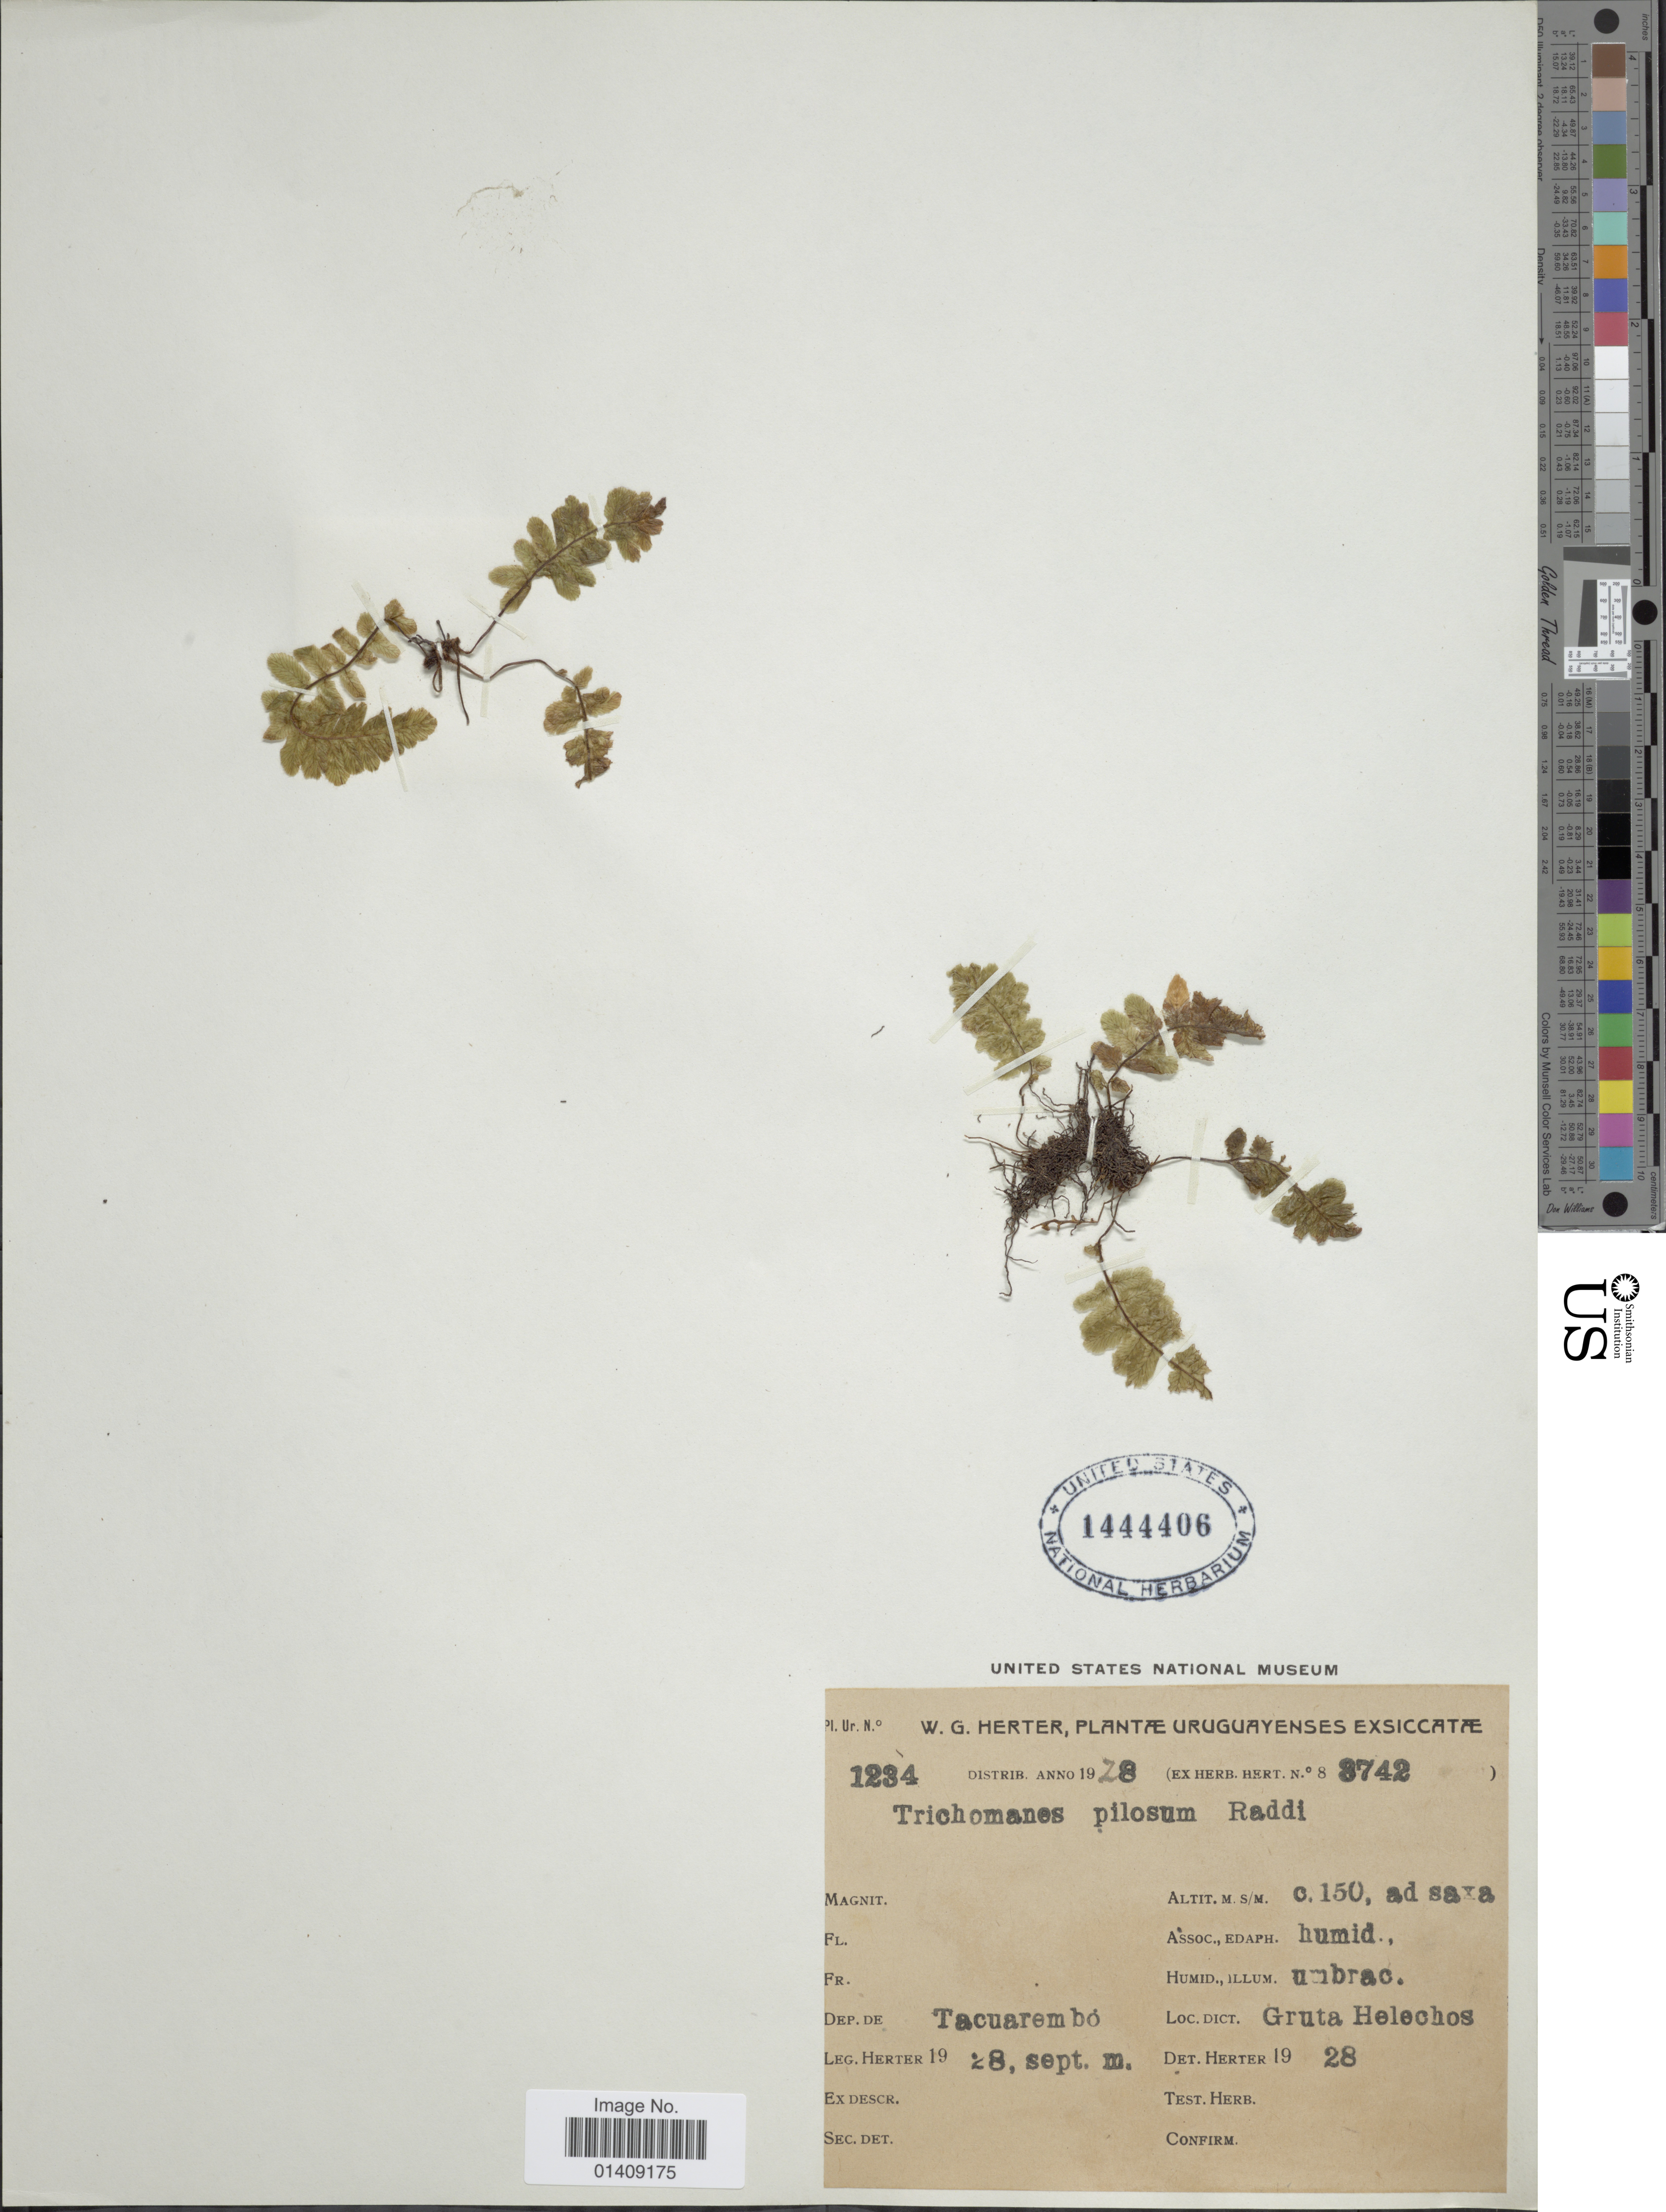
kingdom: Plantae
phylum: Tracheophyta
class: Polypodiopsida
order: Hymenophyllales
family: Hymenophyllaceae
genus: Trichomanes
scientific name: Trichomanes pilosum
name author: Raddi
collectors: W. G. Herter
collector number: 19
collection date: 1928-09-28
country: Uruguay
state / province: Tacuarembó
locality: Dep. de Tacuarembo Gruta Helechos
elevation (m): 150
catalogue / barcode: US 1444406